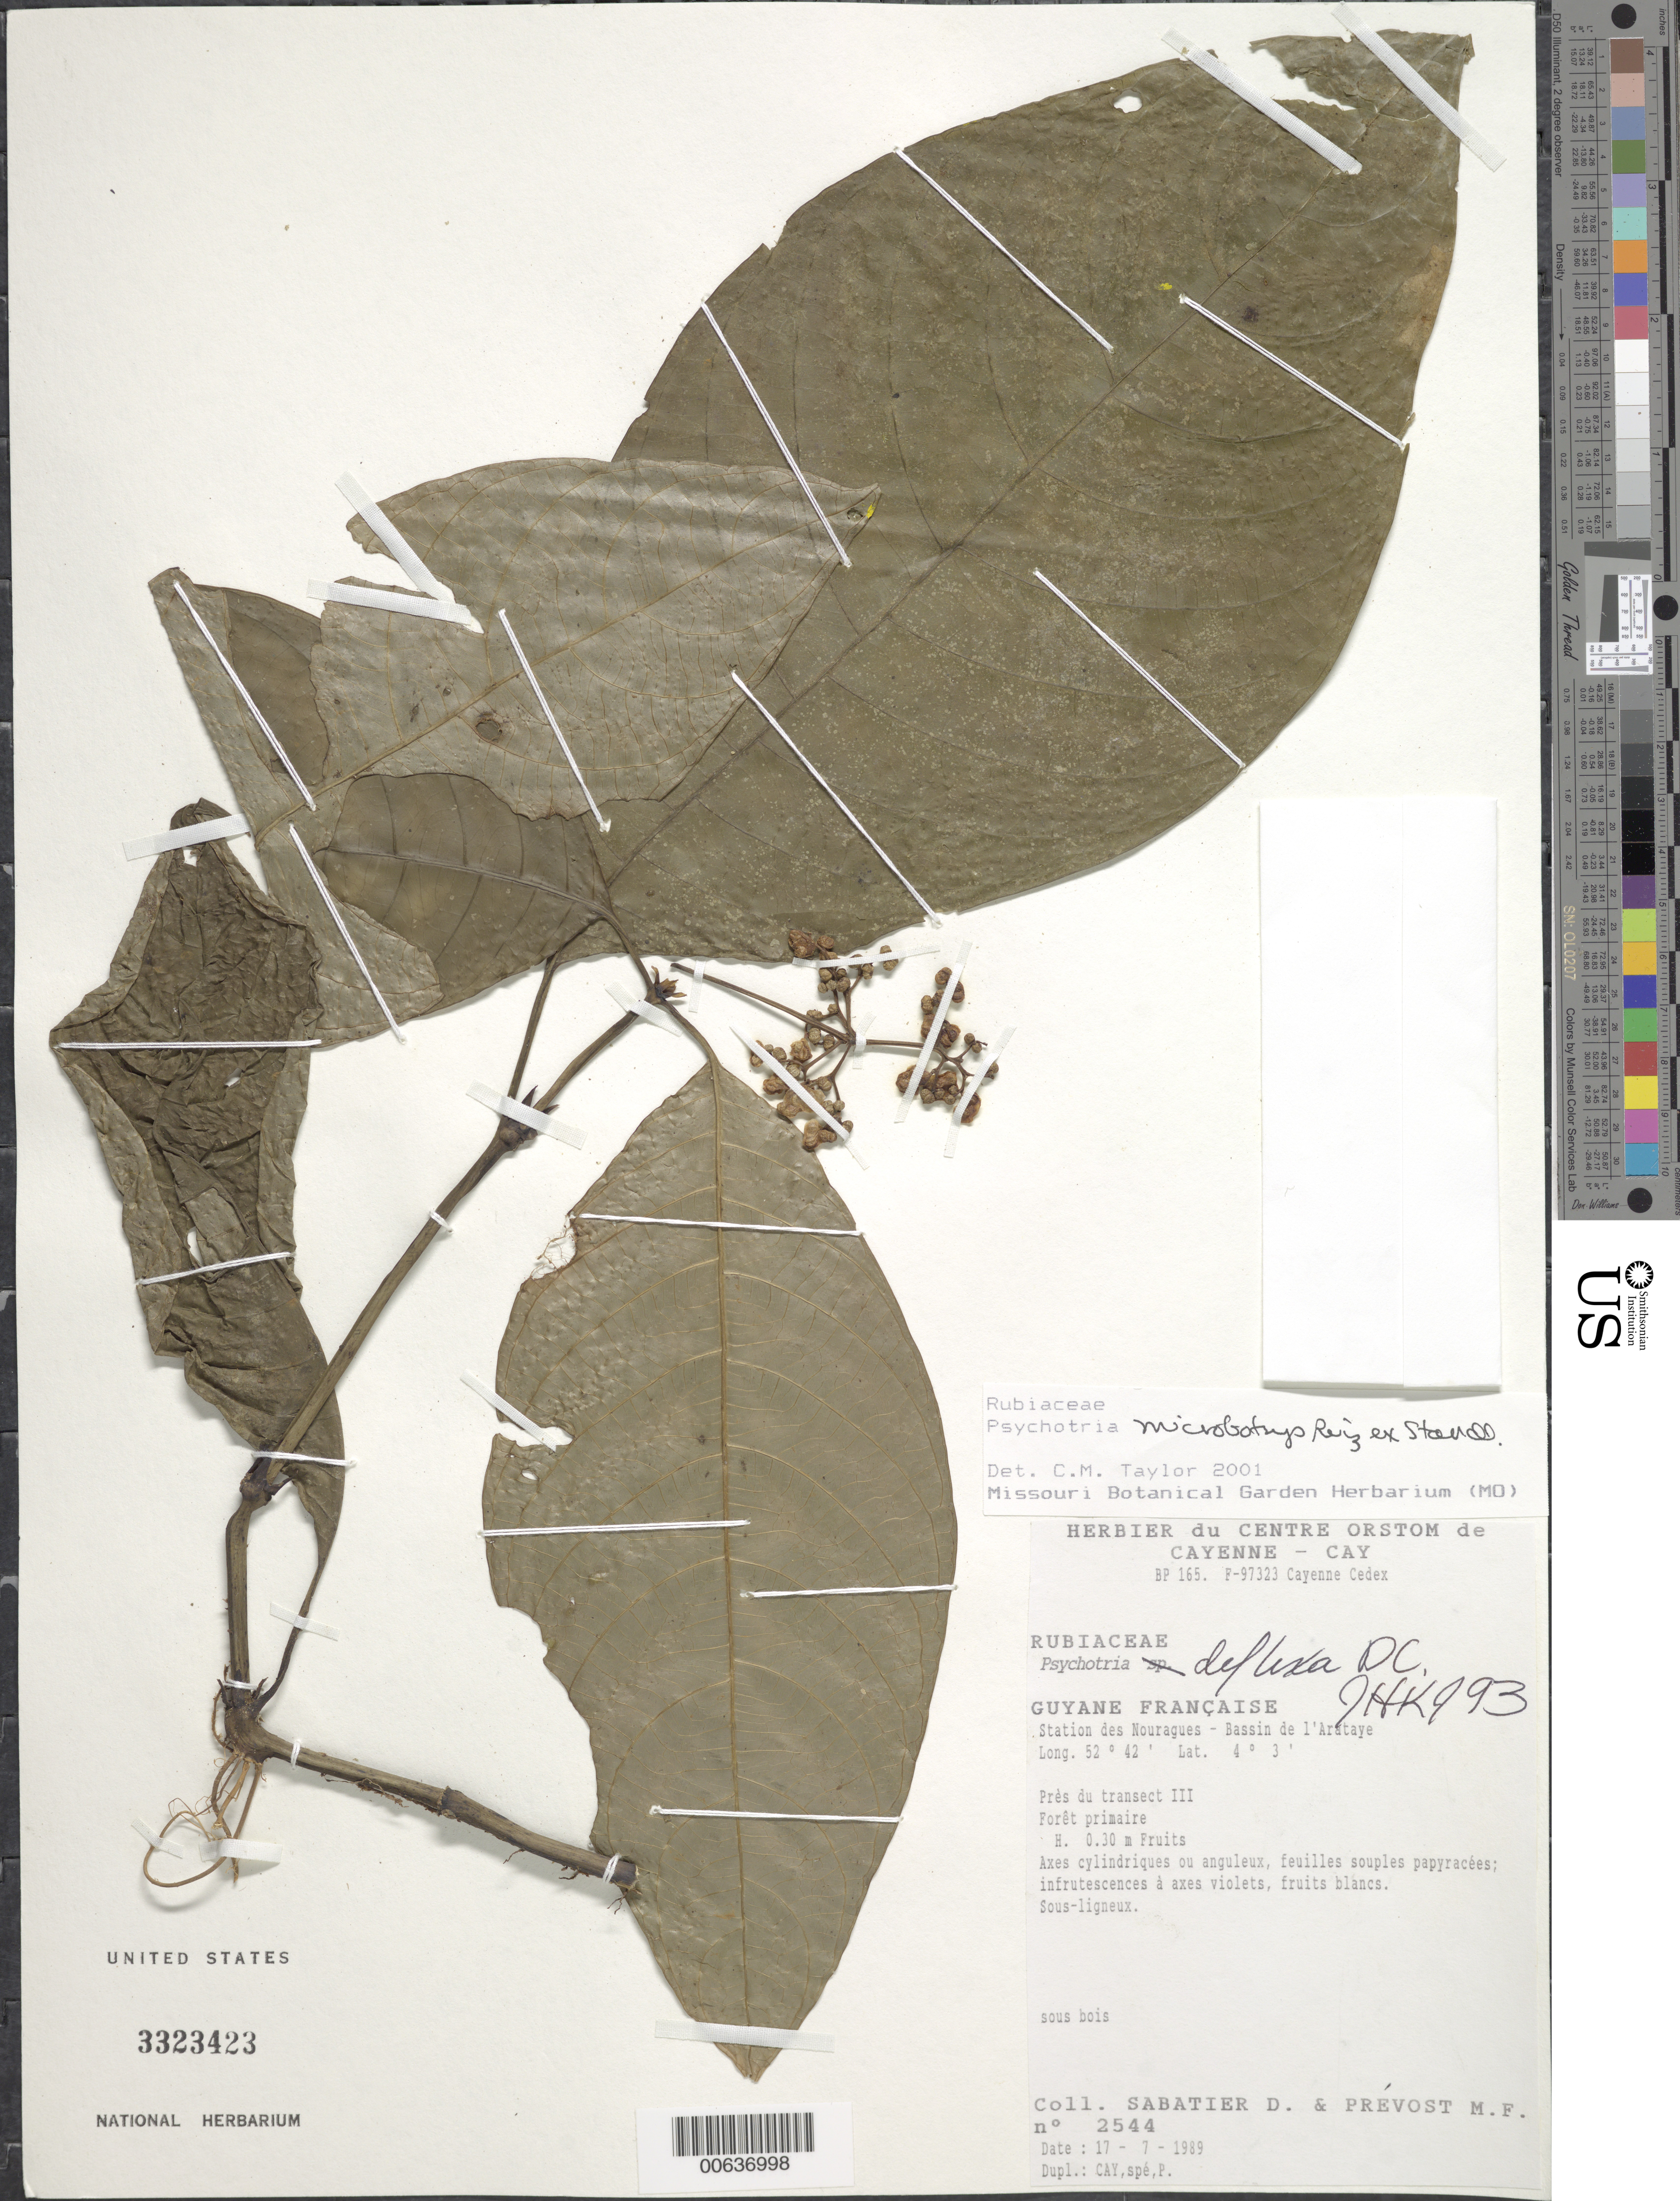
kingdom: Plantae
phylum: Tracheophyta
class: Magnoliopsida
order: Gentianales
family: Rubiaceae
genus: Palicourea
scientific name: Palicourea microbotrys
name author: (Ruiz ex Standl.) Delprete & J.H. Kirkbr.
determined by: Kirkbride, J. H., Jr.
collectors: D. Sabatier & M.-F. Prévost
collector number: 2544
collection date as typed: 17-Jul-89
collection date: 1989-07-17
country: French Guiana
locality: Station des Nouragues, Bassin de l'Approuague, Arataye; pres du transect III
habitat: Primary forest, sous bois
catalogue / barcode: US 3323423